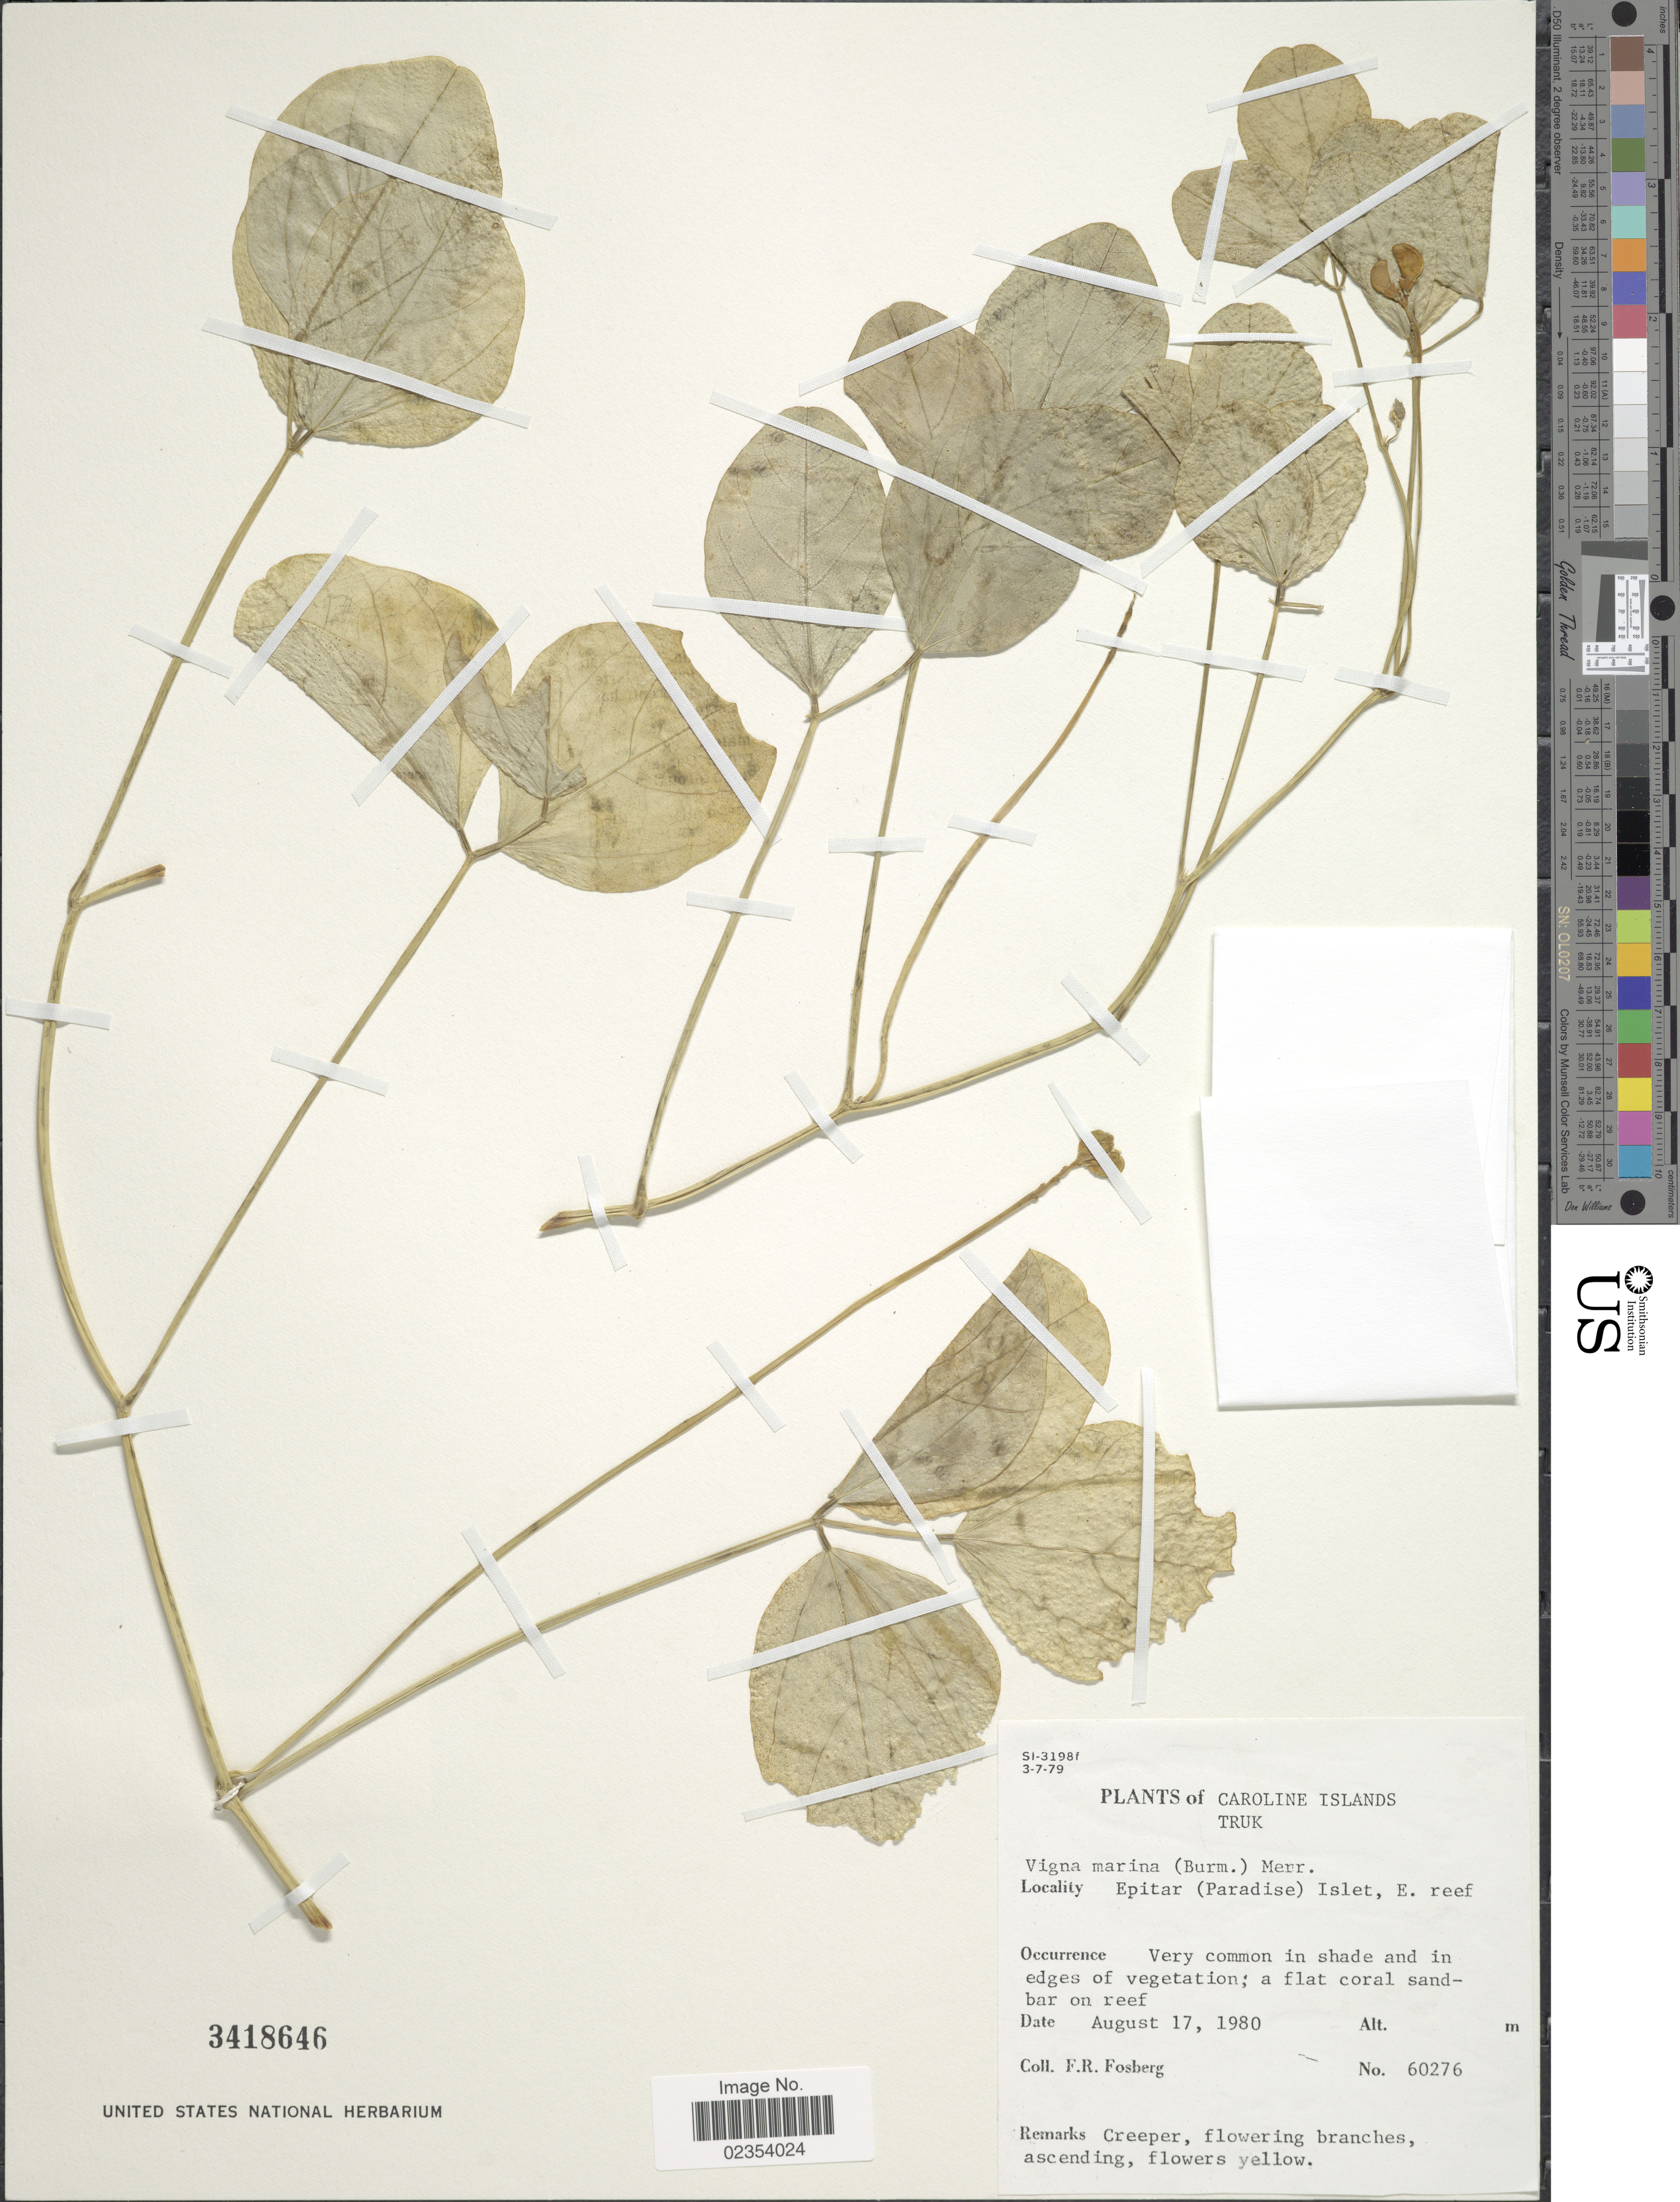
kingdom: Plantae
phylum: Tracheophyta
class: Magnoliopsida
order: Fabales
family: Fabaceae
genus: Vigna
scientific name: Vigna marina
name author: (Burm.) Merr.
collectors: F. R. Fosberg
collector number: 60276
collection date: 1980-08-17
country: Micronesia, Federated States of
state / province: Truk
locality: Caroline Islands. Truk. Epitar (Paradise) Islet, E. reef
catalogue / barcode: US 3418646